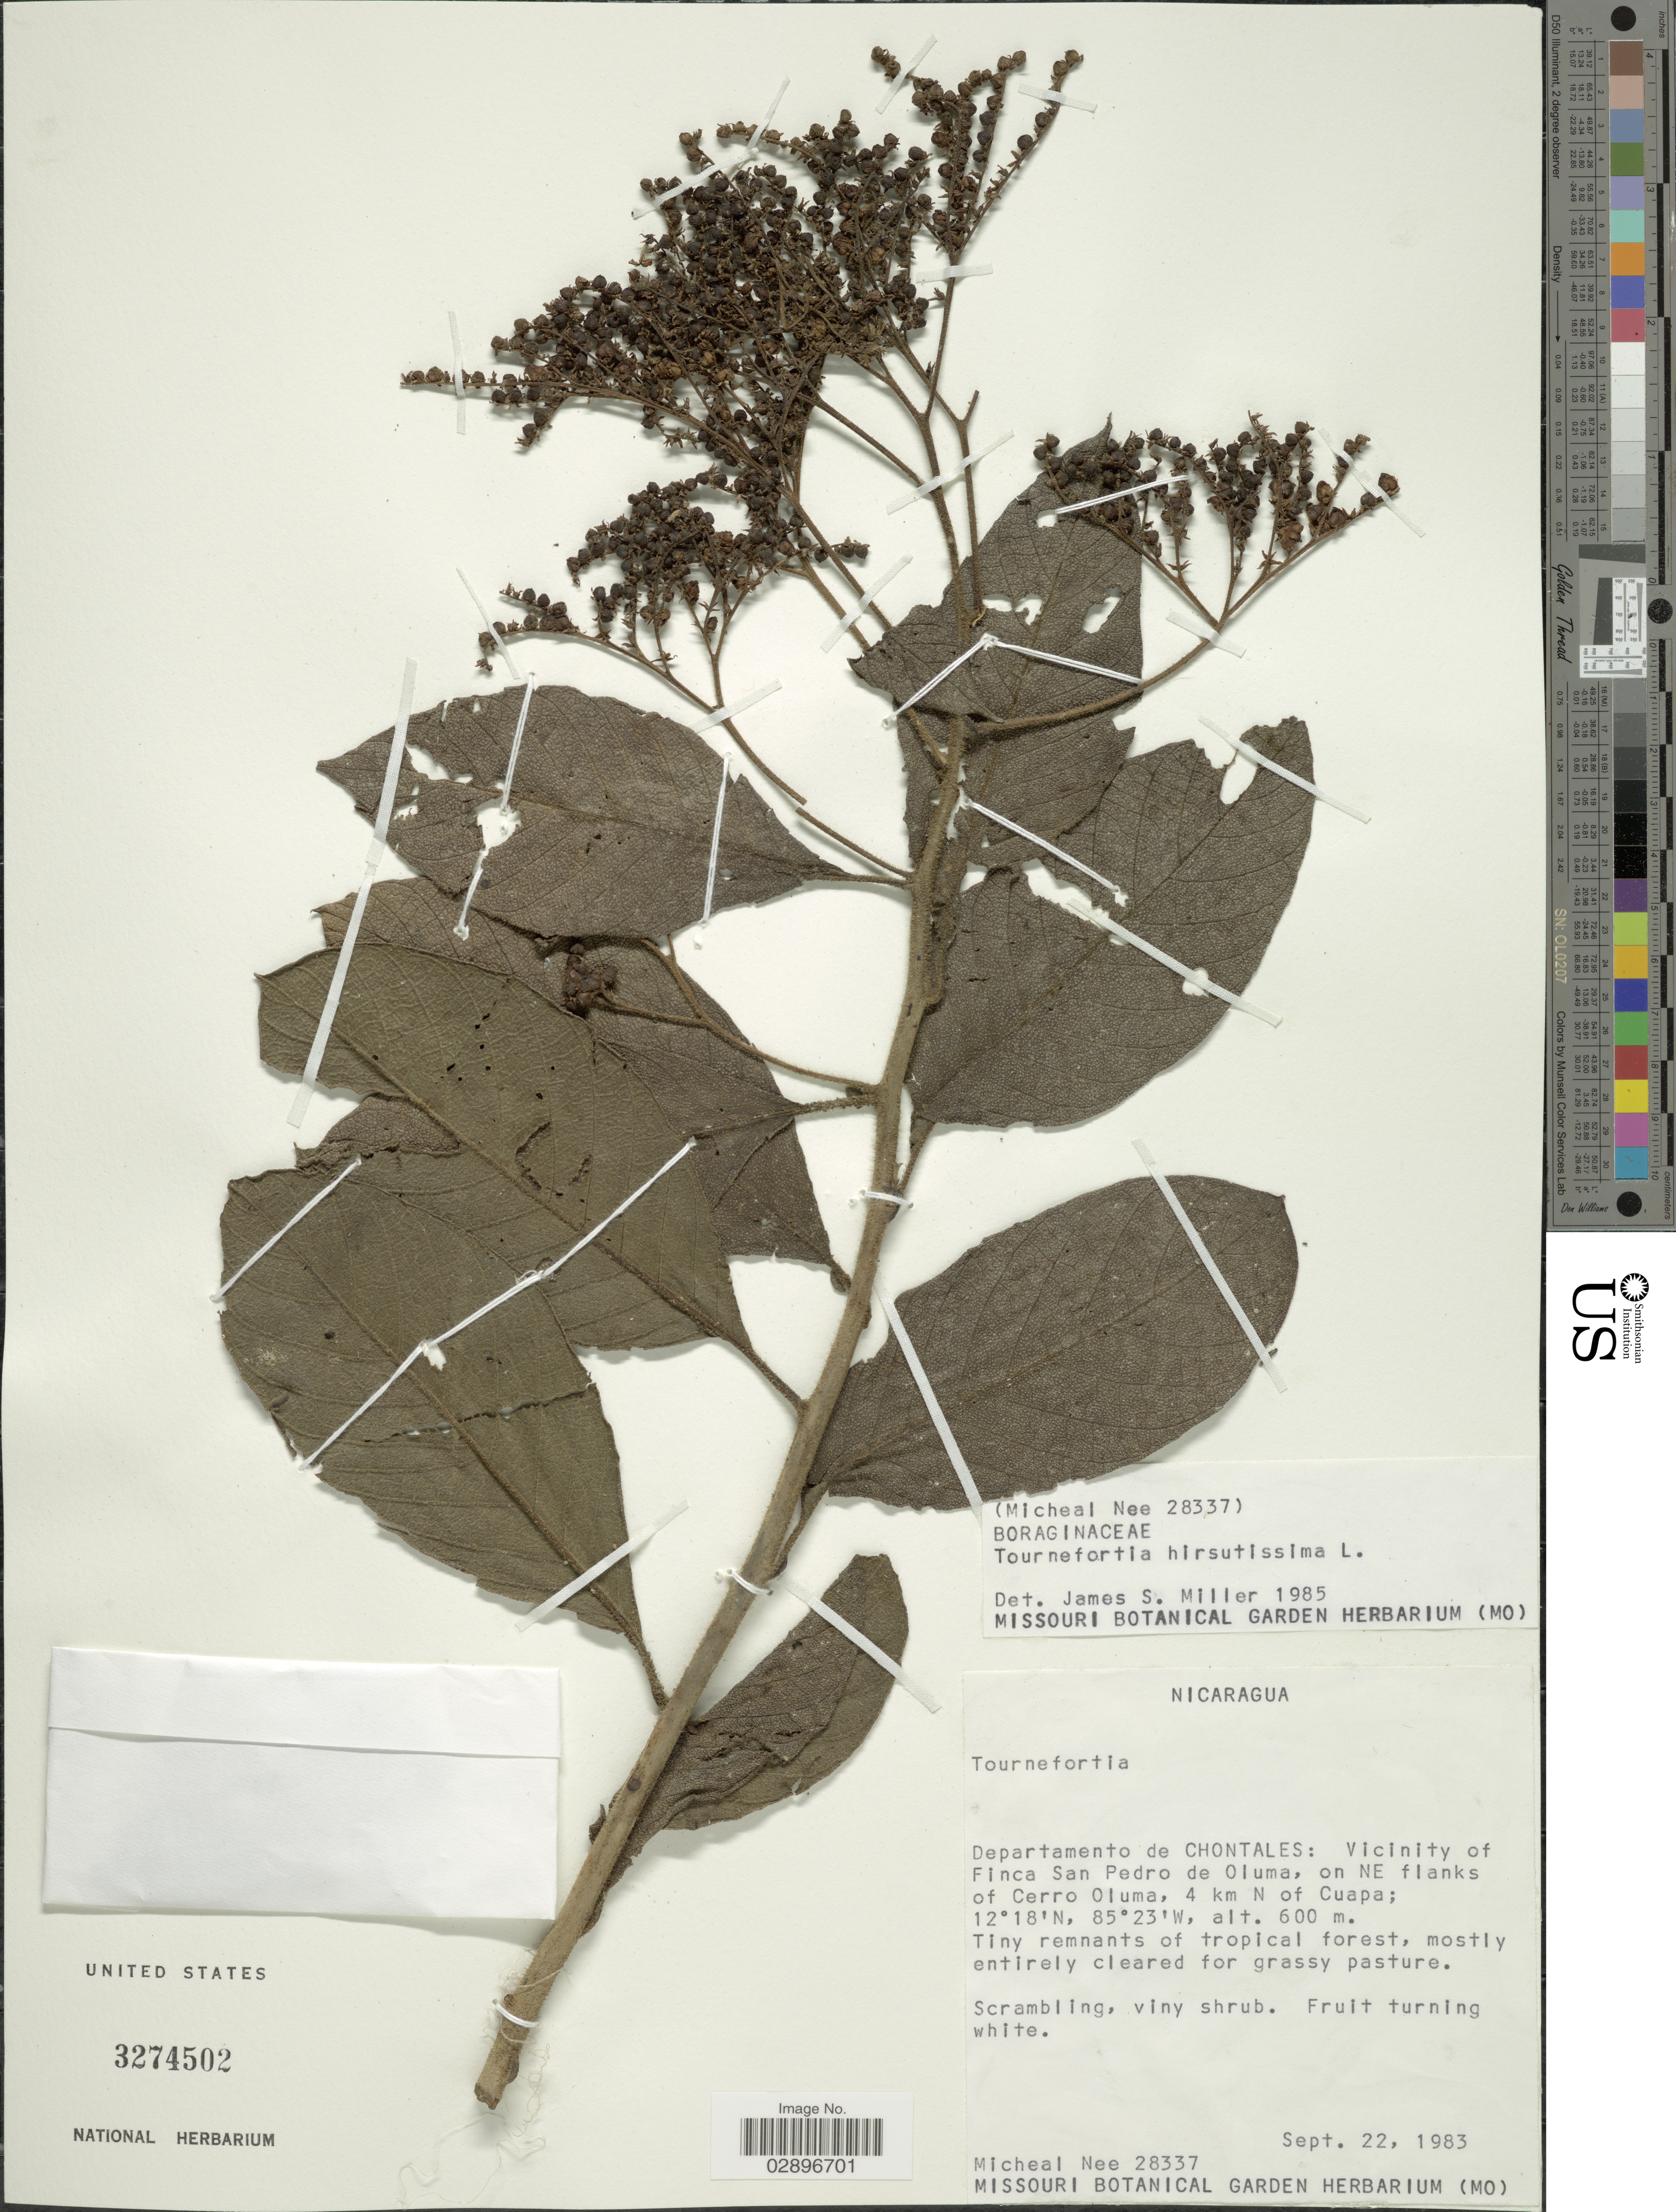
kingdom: Plantae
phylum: Tracheophyta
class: Magnoliopsida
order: Boraginales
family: Heliotropiaceae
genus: Tournefortia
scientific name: Tournefortia hirsutissima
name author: L.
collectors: M. Nee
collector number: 28337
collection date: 1983-09-22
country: Nicaragua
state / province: Chontales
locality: Departamento de Chontales: Vicinity of Finca San Pedro de Oluma, on Ne flanks of Cerro Oluma, 4 km N of Cuapa.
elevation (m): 600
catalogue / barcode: US 3274502